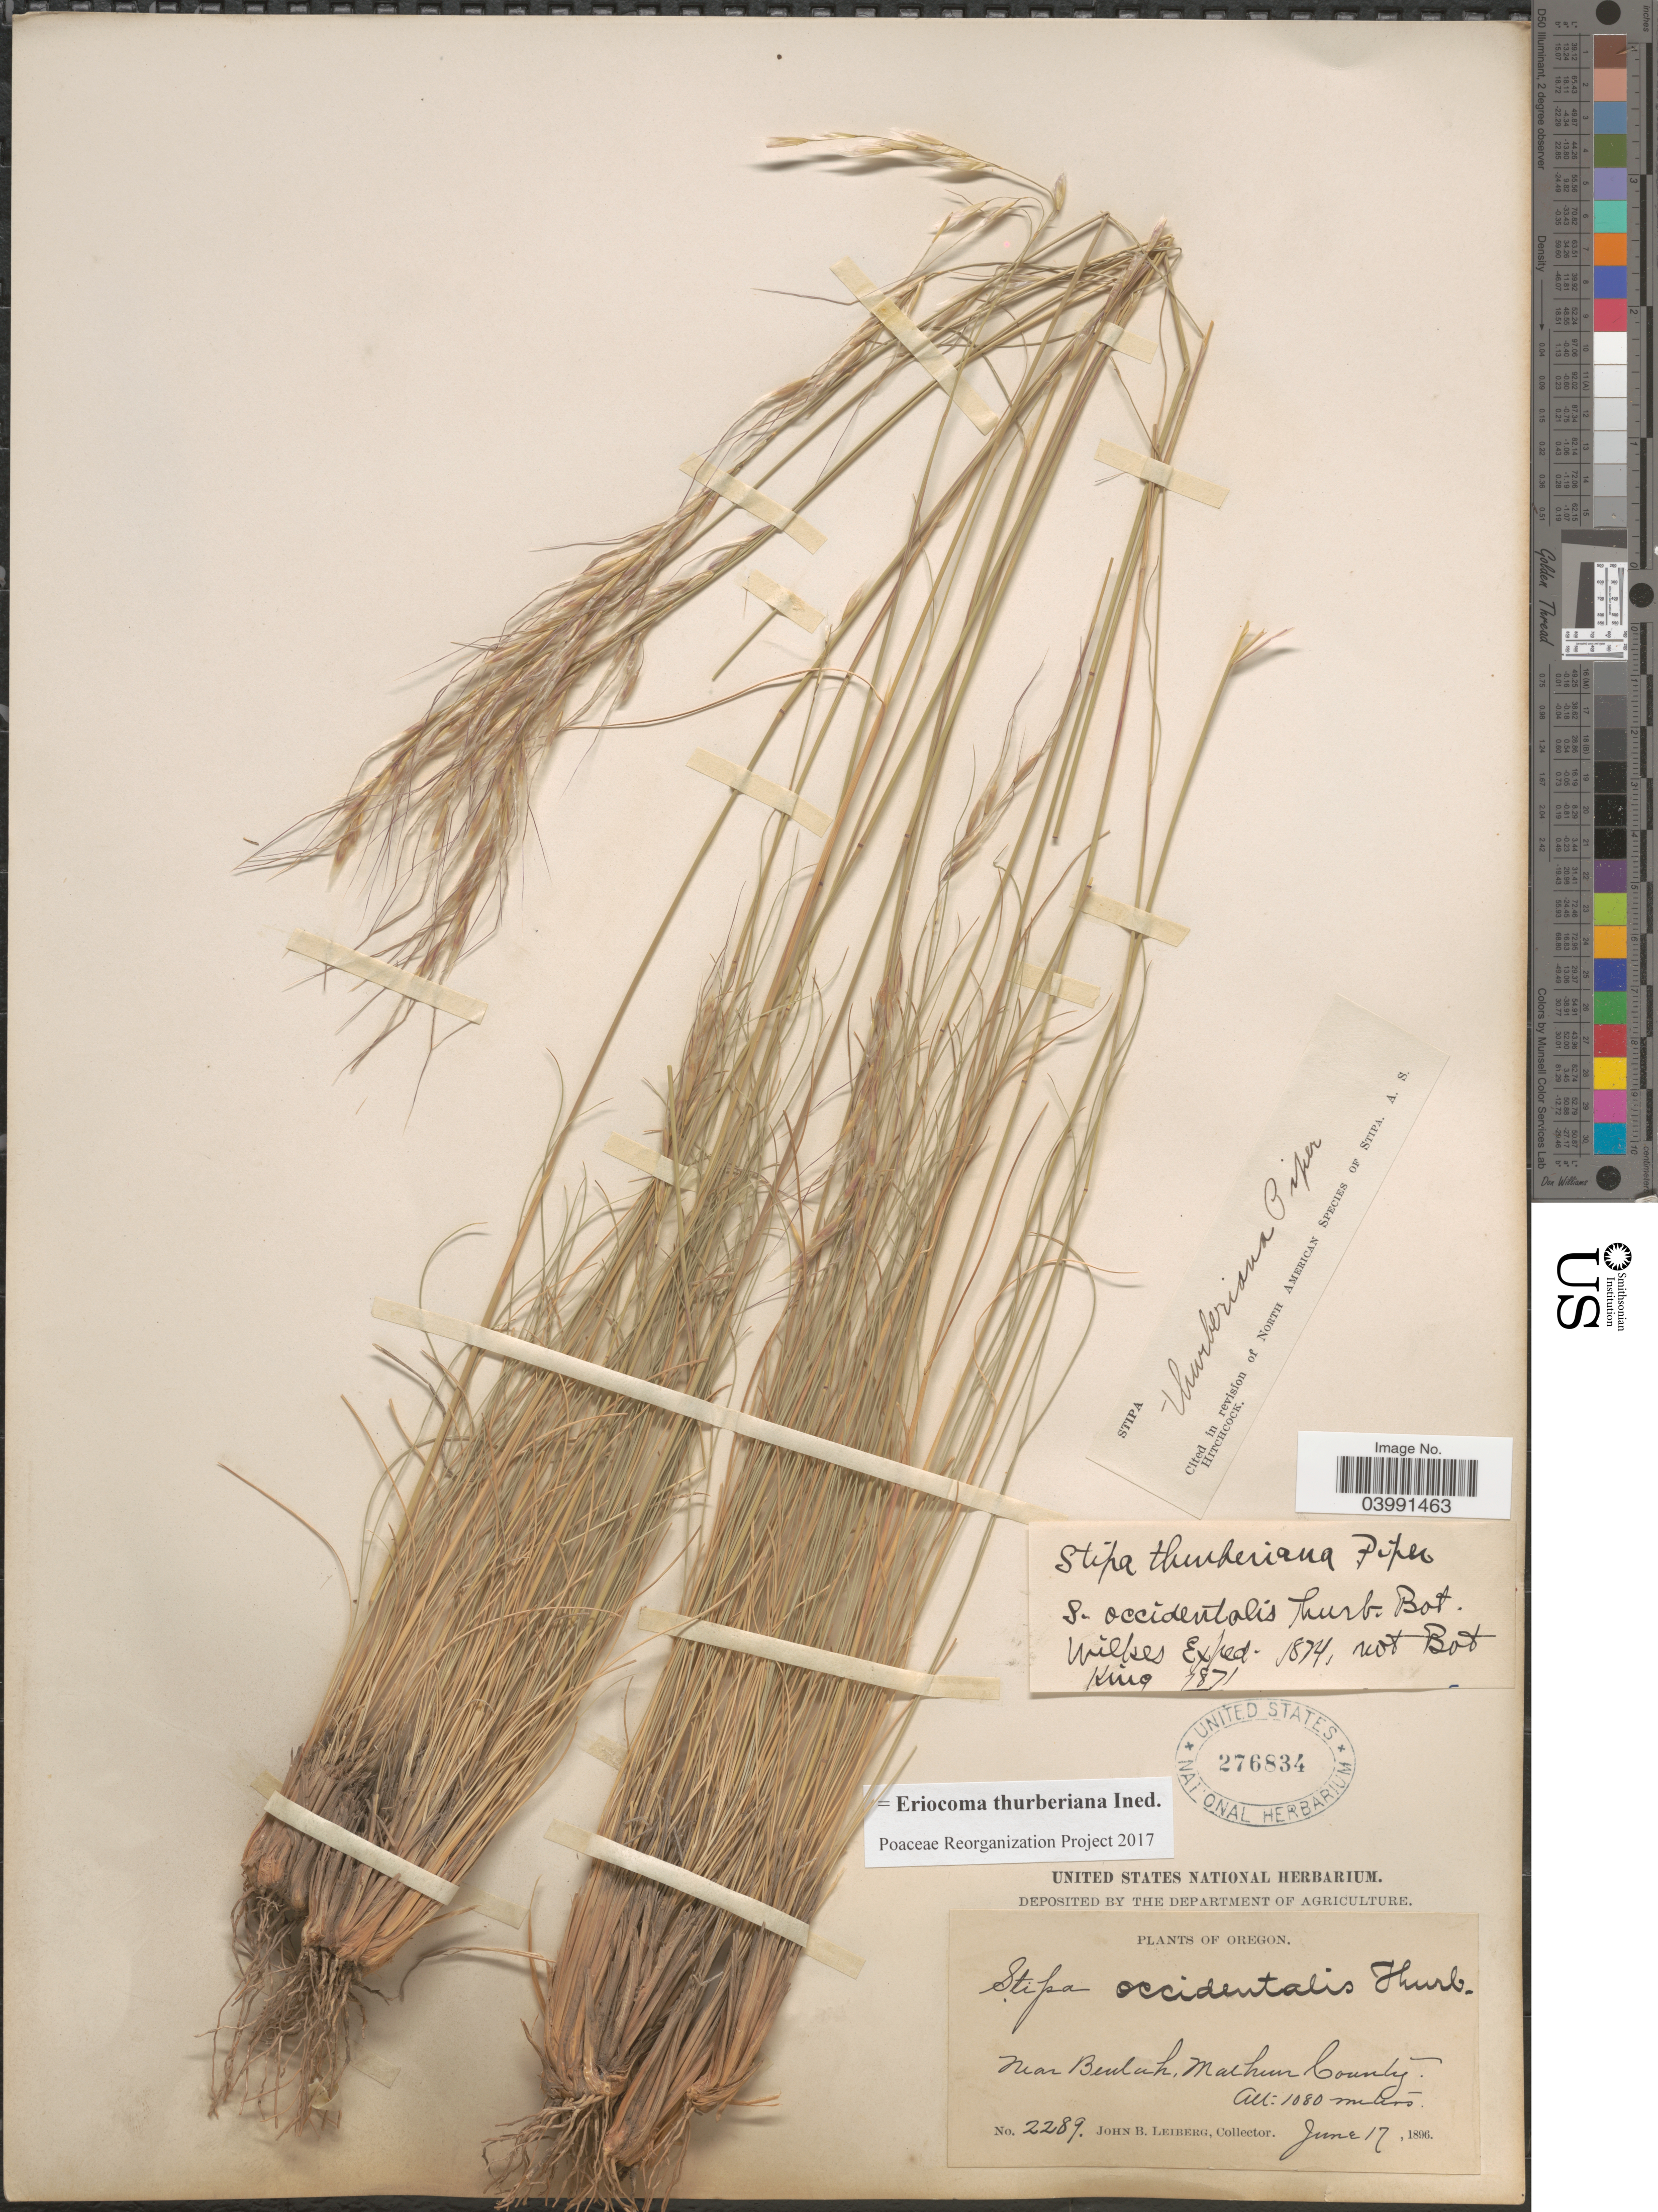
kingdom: Plantae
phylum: Tracheophyta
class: Liliopsida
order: Poales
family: Poaceae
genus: Eriocoma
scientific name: Eriocoma thurberiana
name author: (Piper) Romasch.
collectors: J. B. Leiberg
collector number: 2289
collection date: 1896-06-17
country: United States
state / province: Oregon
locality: Near Beulah, Malheur County.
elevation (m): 1080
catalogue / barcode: US 276834